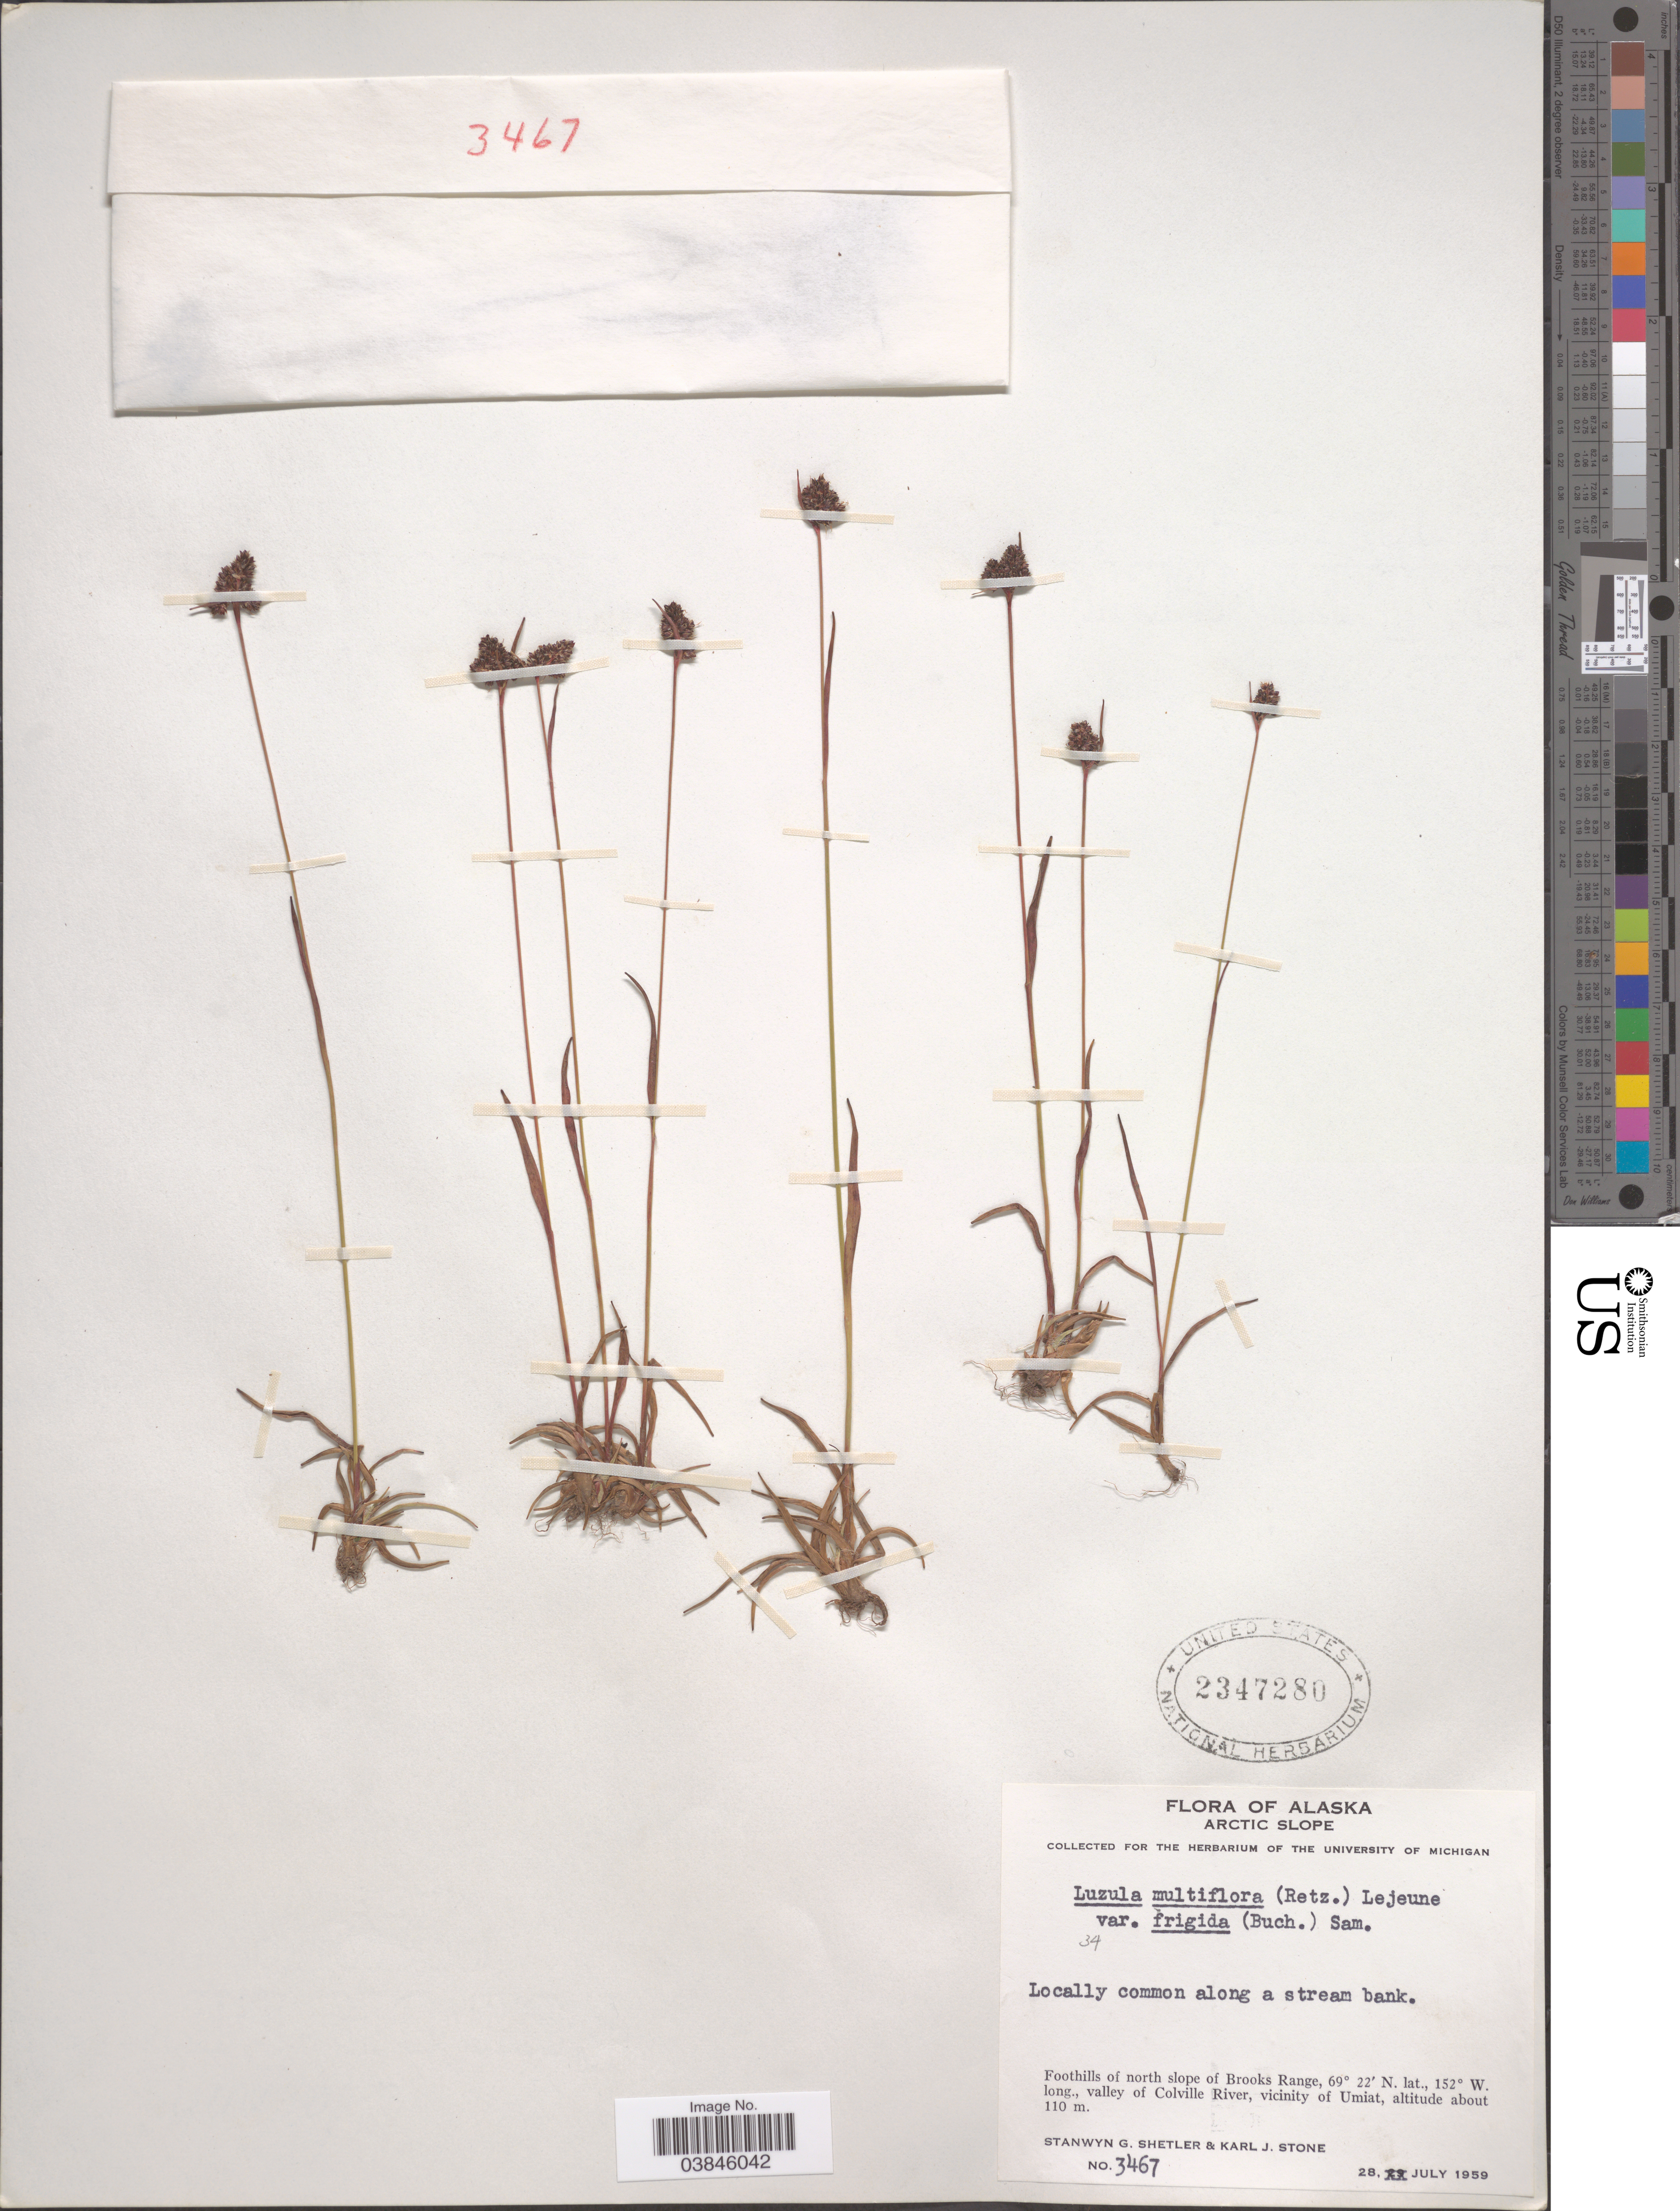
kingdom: Plantae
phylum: Tracheophyta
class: Liliopsida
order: Poales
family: Juncaceae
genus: Luzula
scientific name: Luzula multiflora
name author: (Ehrh.) Lej.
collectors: S. Shetler & K. J. Stone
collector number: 3467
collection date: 1959-07-28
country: United States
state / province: Alaska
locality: Arctic Slope. Foothills of north slope of Brooks Range, valley of Colville River, vicinity of Umiat.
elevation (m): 110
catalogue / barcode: US 2347280